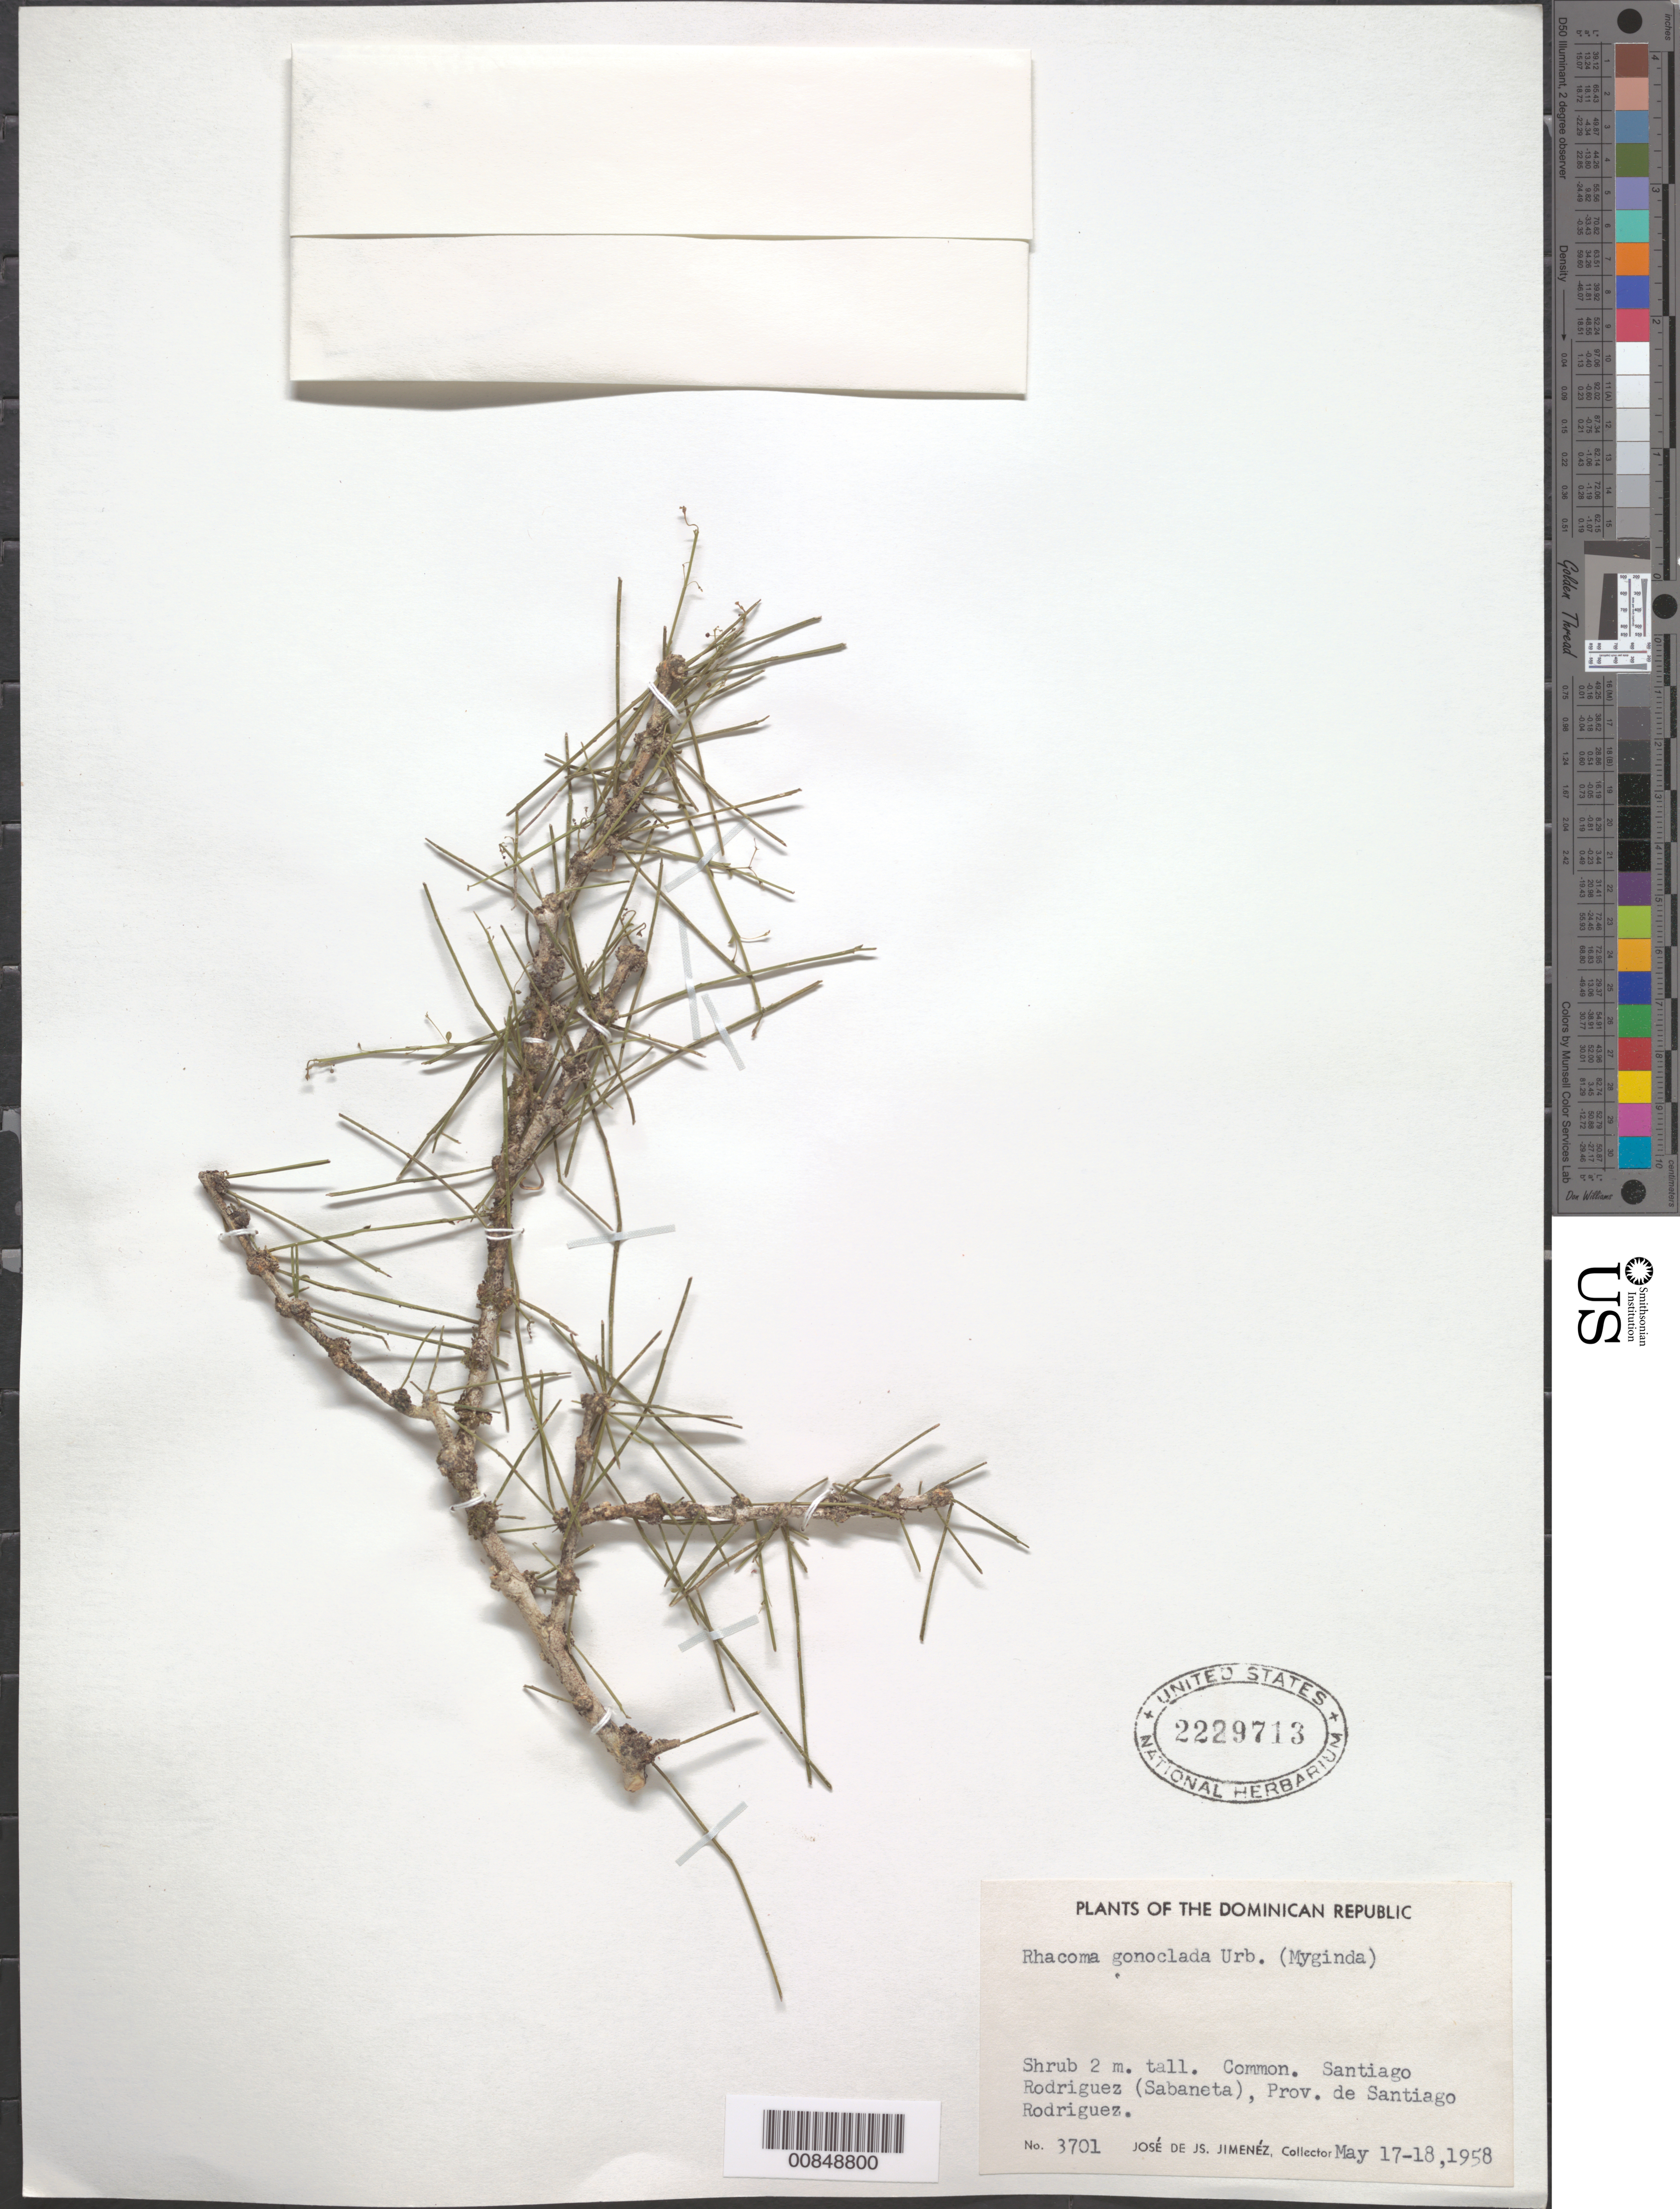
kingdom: Plantae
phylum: Tracheophyta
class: Magnoliopsida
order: Celastrales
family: Celastraceae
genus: Crossopetalum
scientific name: Crossopetalum decussatum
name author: (Baill.) Lourteig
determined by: Strong, Mark T., (BOT), Smithsonian Institution - National Museum of Natural History (UNITED STATES)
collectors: J. J. Jiménez Almonte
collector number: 3701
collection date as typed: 17 May 1958 to 18 May 1958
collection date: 1958-05-17/1958-05-18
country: Dominican Republic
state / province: Santiago Rodríguez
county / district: Sabaneta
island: Hispaniola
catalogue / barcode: US 2229713